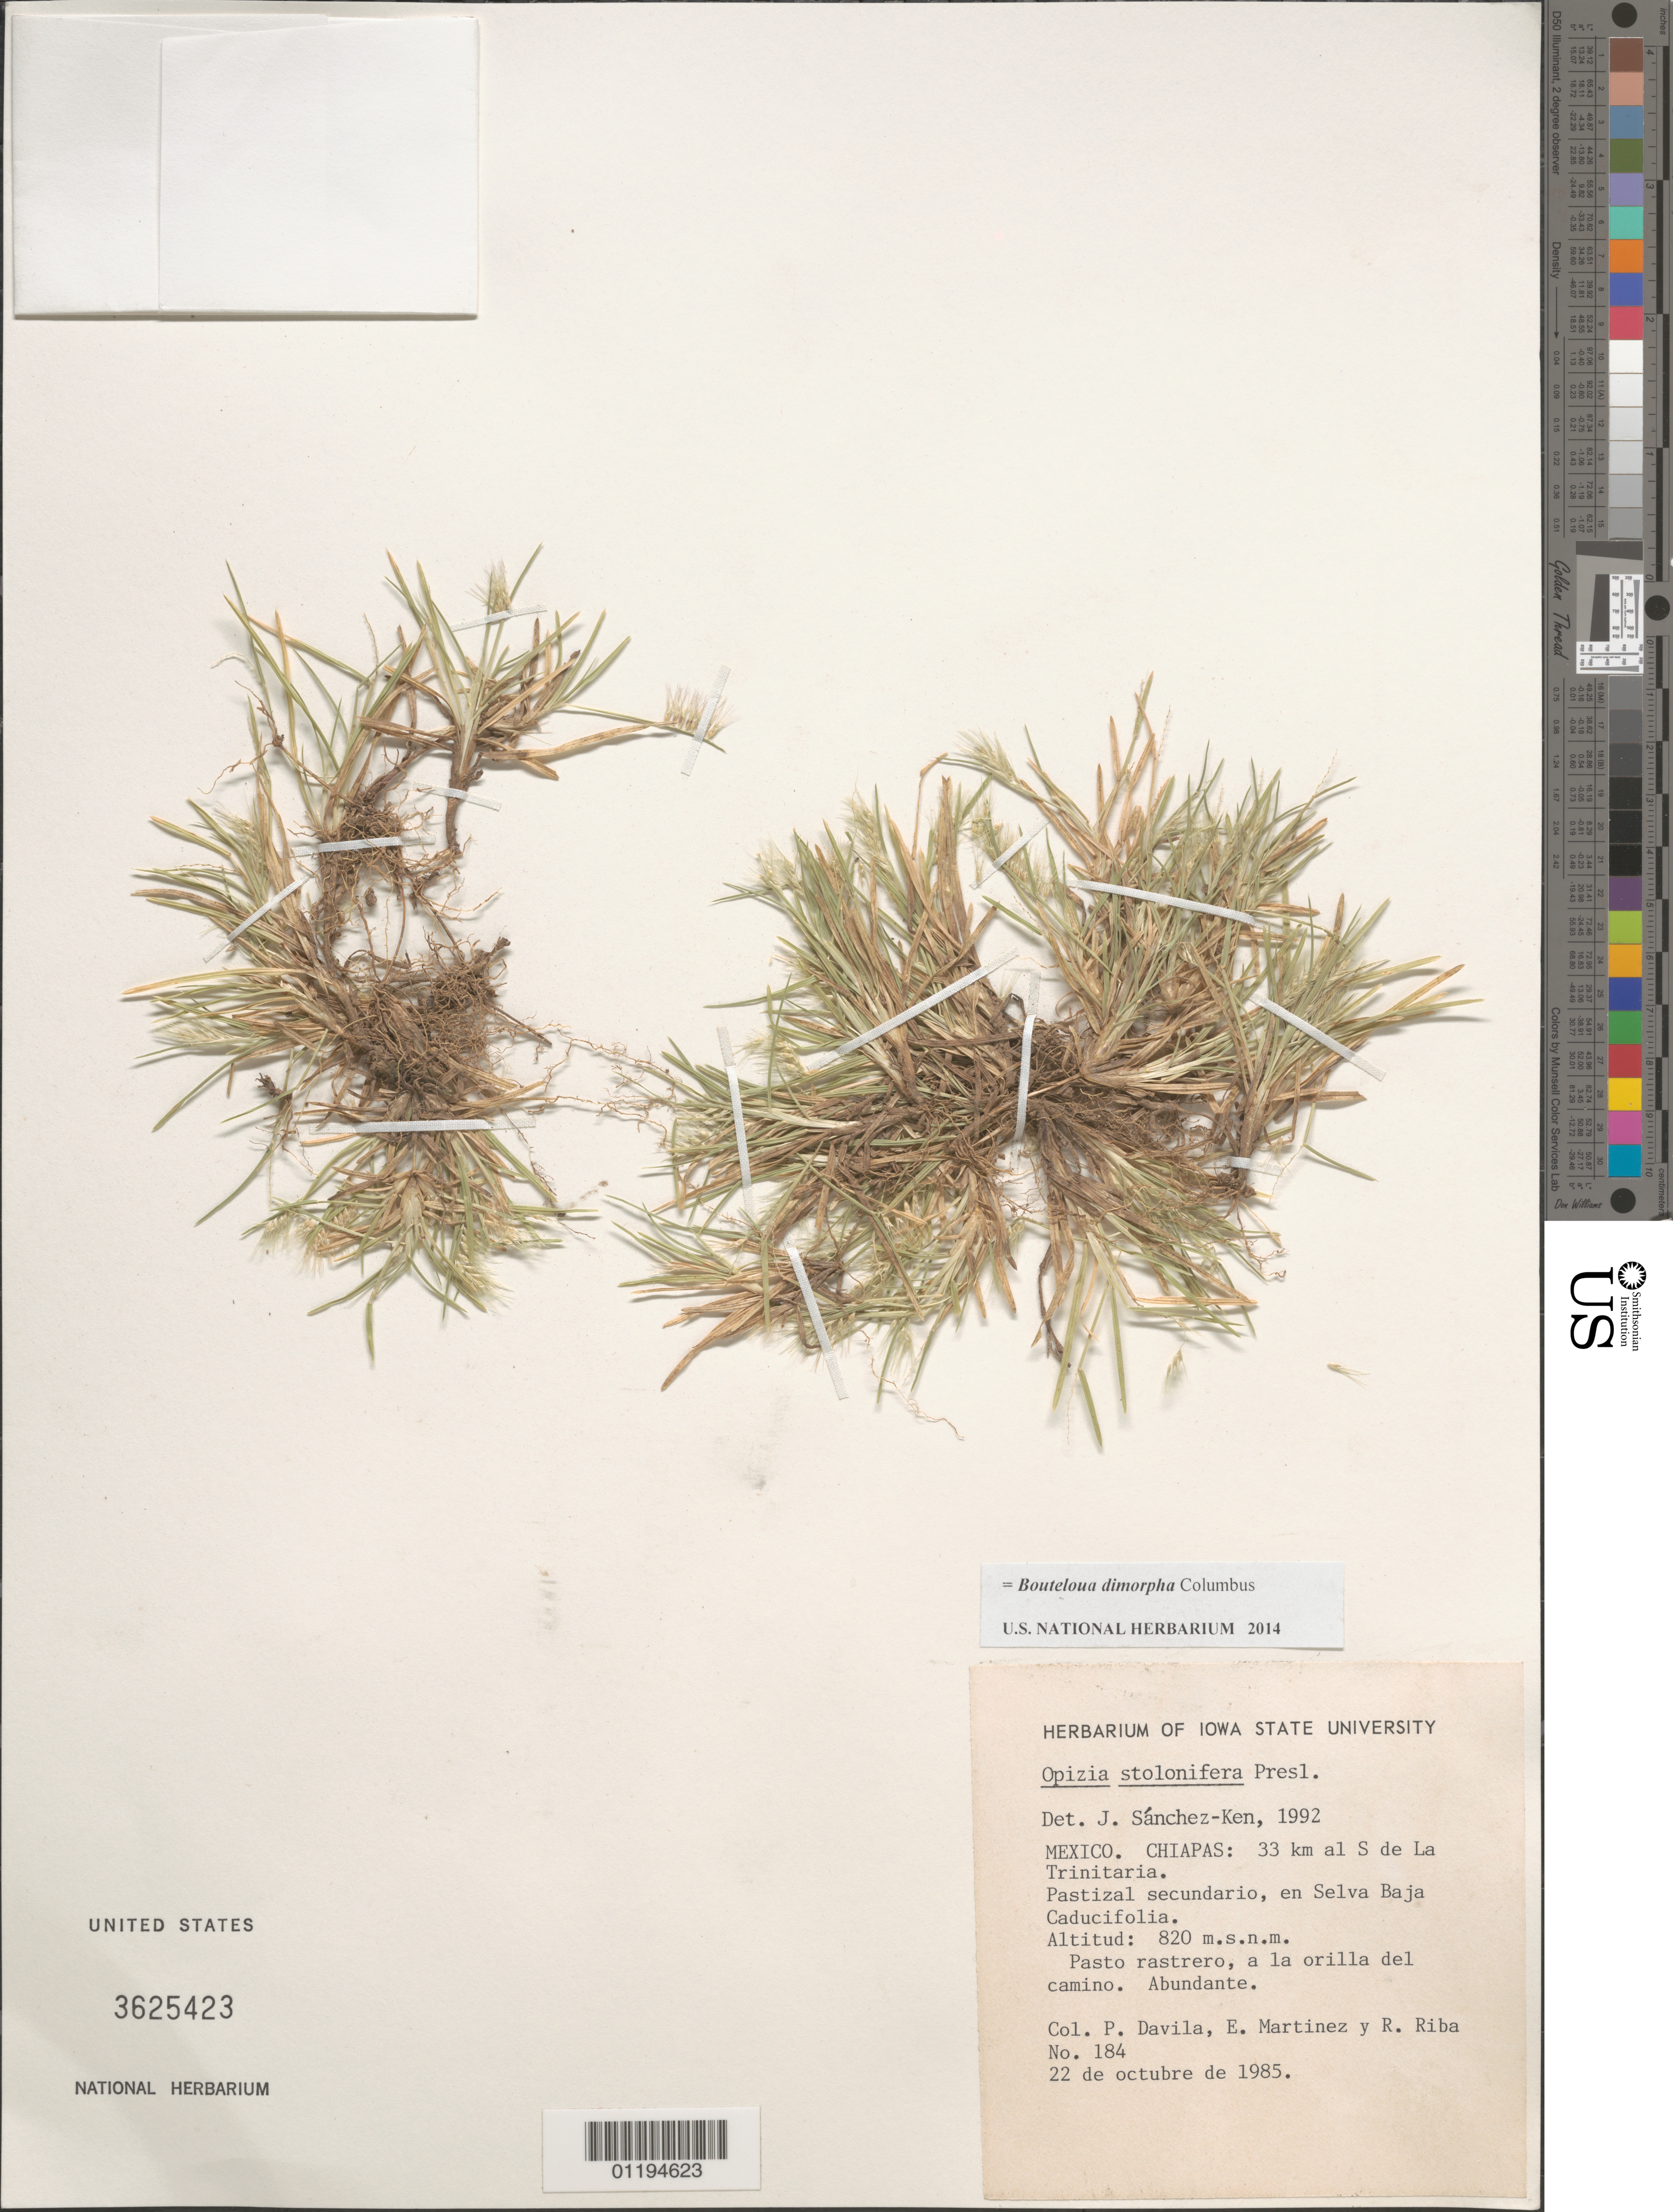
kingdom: Plantae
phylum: Tracheophyta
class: Liliopsida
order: Poales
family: Poaceae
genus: Bouteloua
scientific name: Bouteloua dimorpha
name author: Columbus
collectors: P. Dávila, E. Martínez & R. Riba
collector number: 184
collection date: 1985-10-22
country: Mexico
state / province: Chiapas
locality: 33 km S of La Trinitaria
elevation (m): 820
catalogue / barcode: US 3625423